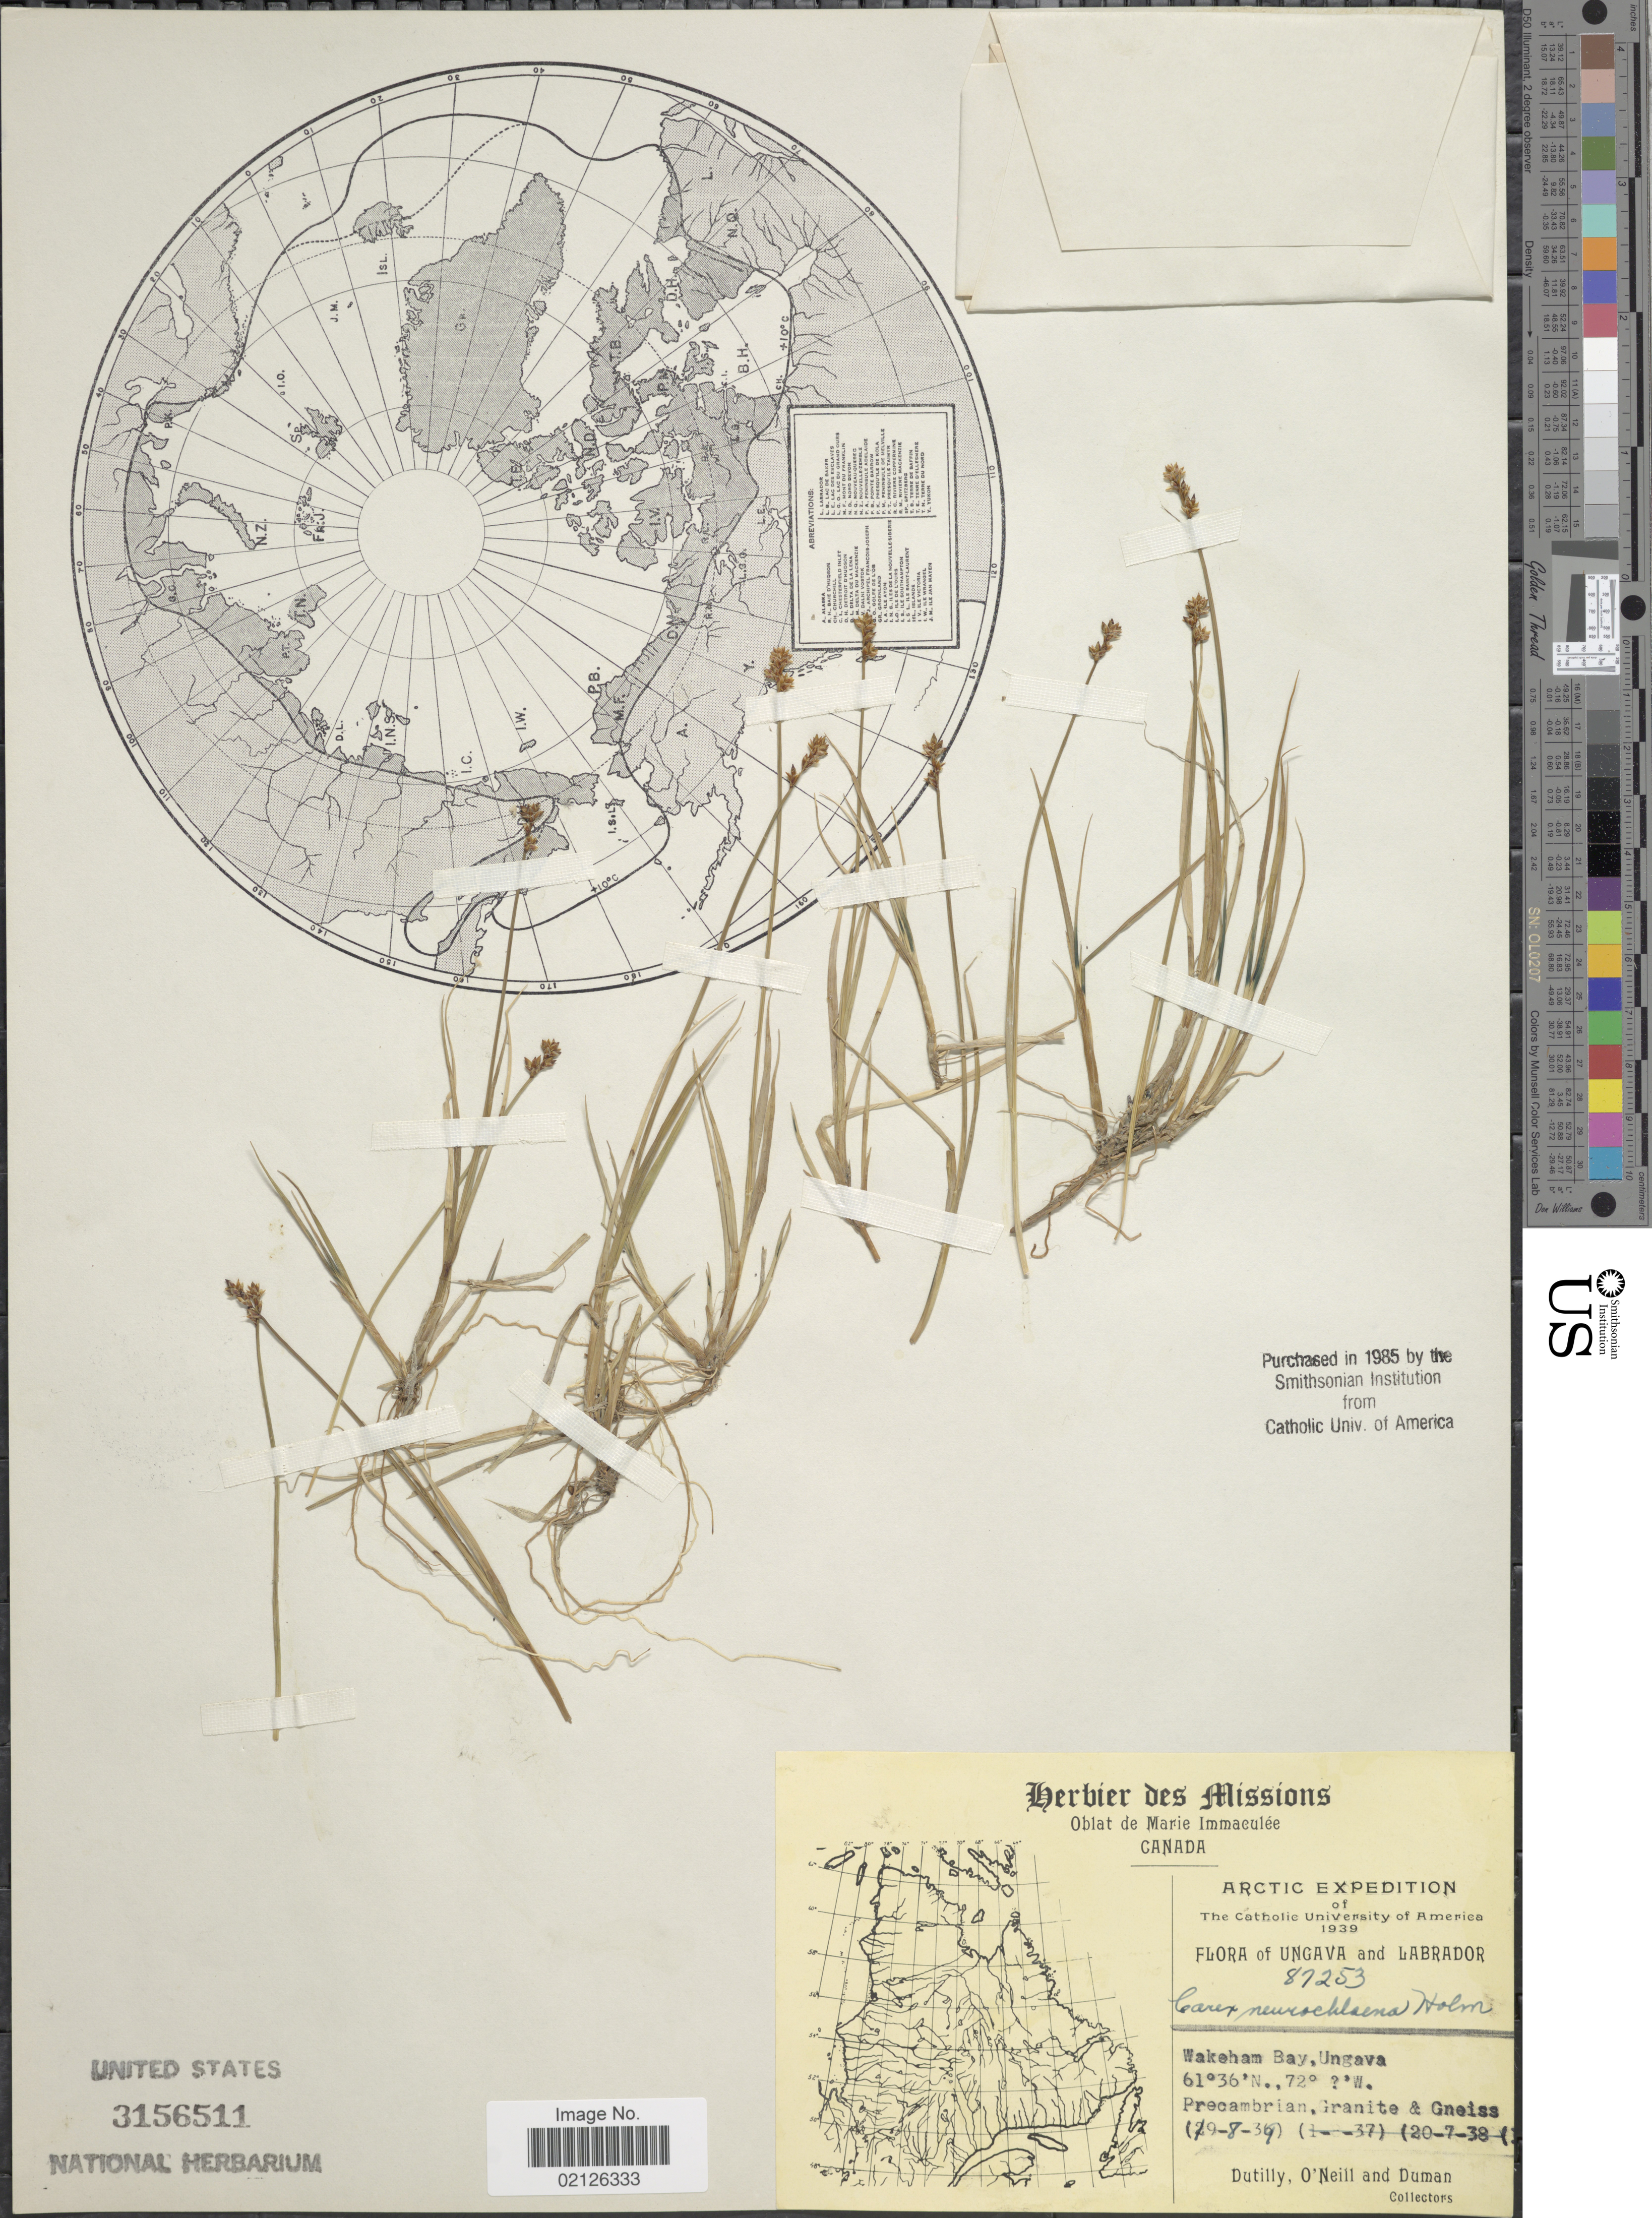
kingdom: Plantae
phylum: Tracheophyta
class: Liliopsida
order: Poales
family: Cyperaceae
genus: Carex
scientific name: Carex heleonastes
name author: Ehrh. ex L. f.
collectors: -. Dutilly, O' Neill & -. Duman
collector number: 87253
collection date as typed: Transcribed d/m/y: 19/8/39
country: Canada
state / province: Quebec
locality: Arctic, Ungava, Wakeham Bay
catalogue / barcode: US 3156511